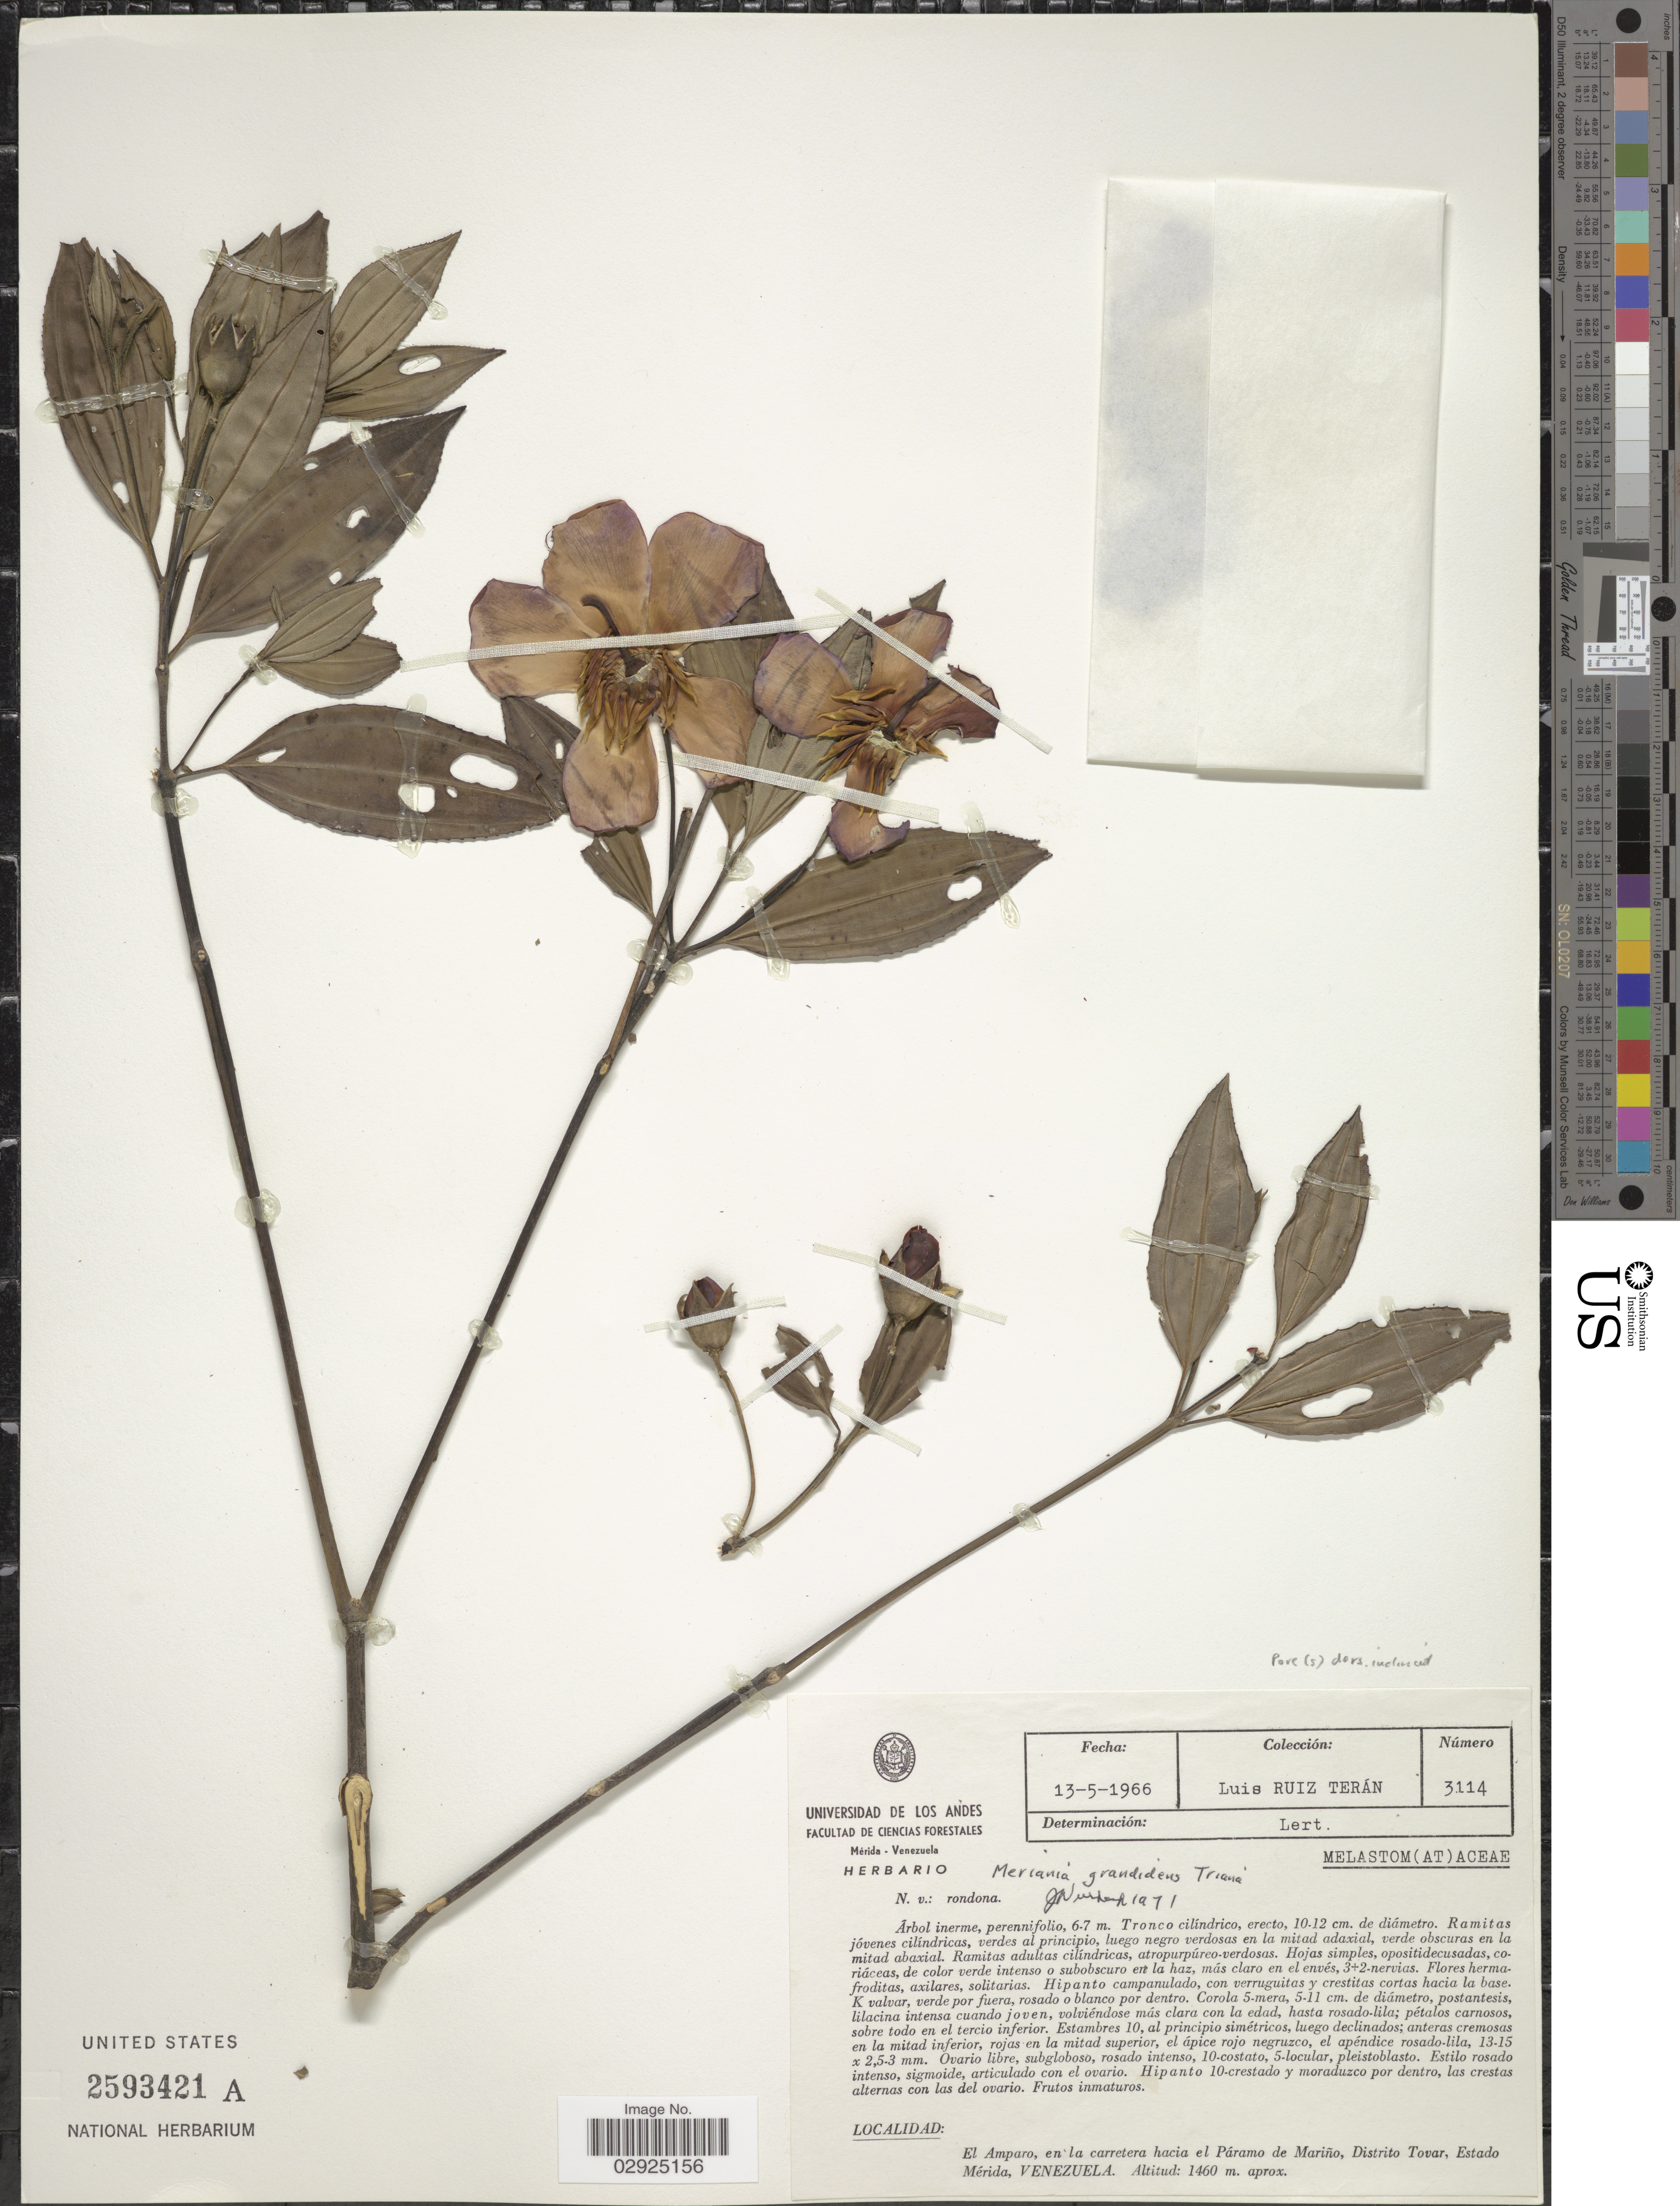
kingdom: Plantae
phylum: Tracheophyta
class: Magnoliopsida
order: Myrtales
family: Melastomataceae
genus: Meriania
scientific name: Meriania grandidens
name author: Triana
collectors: L. E. Ruíz-Terán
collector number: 3114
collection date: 1966-05-13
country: Venezuela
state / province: Mérida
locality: El Amparo, en la carretera hacia el Páramo de Mariño, Distrito Tovar.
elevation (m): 1460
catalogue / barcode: US 2593421A